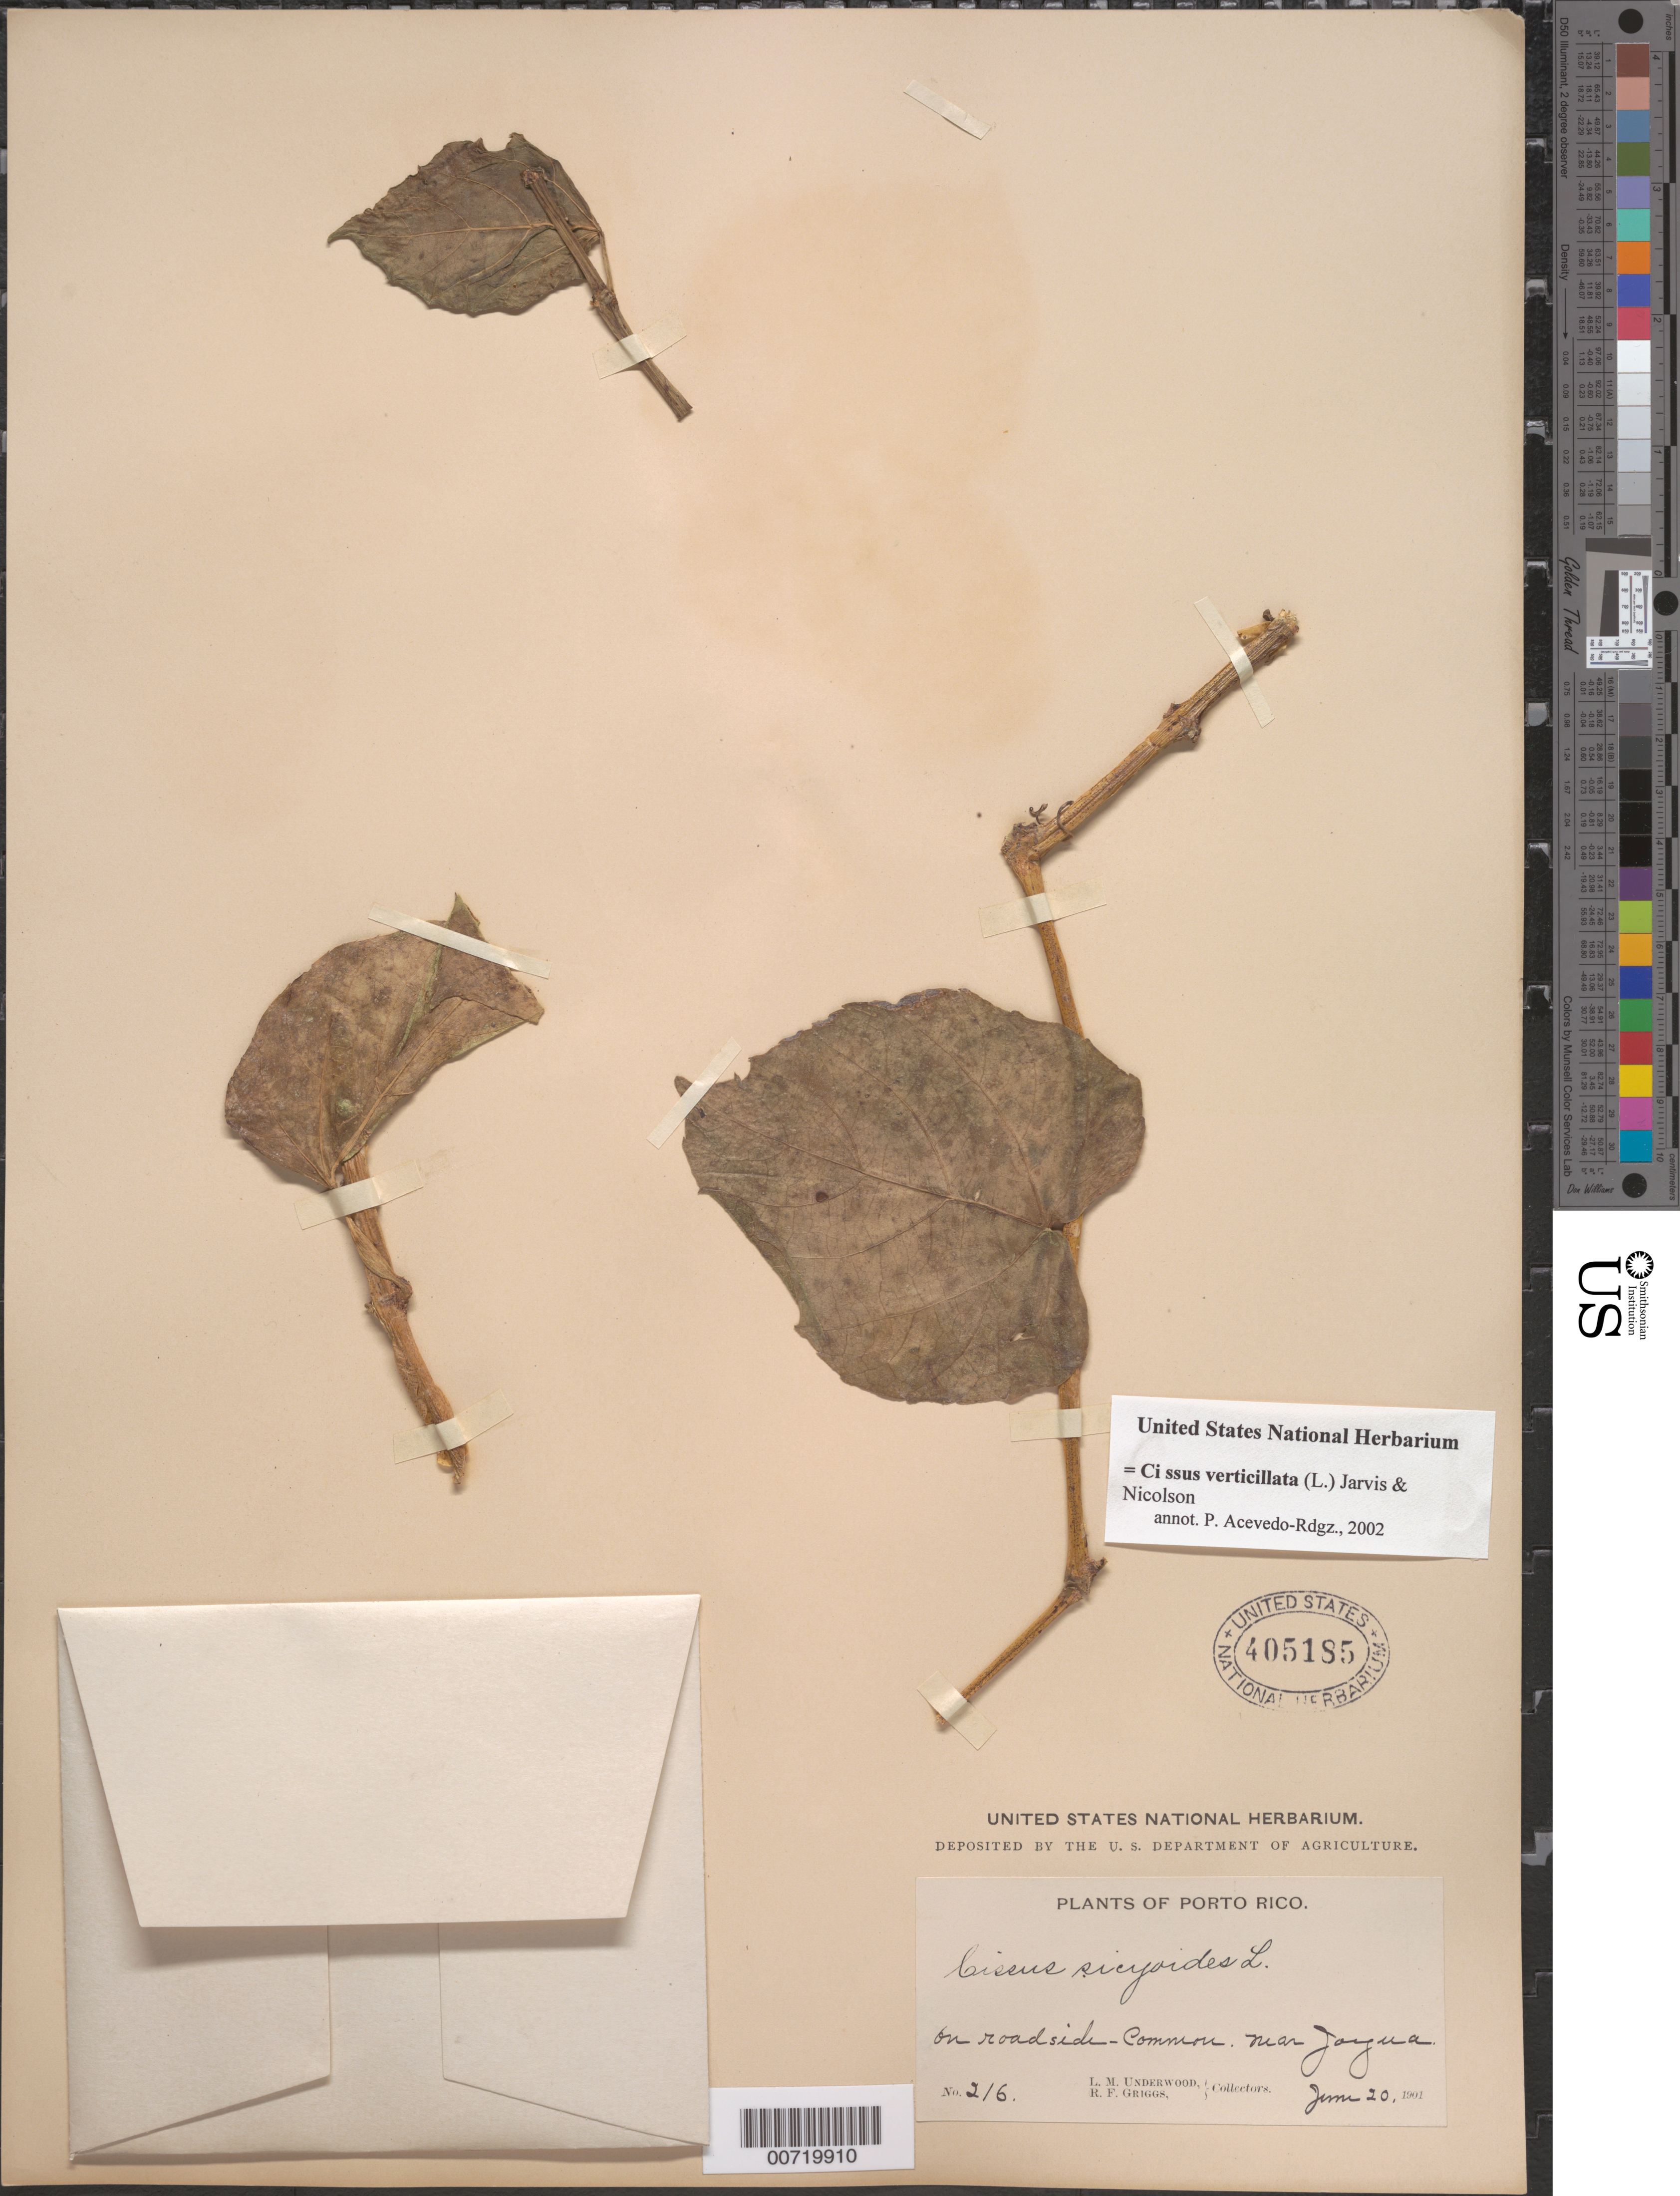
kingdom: Plantae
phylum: Tracheophyta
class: Magnoliopsida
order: Vitales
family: Vitaceae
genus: Cissus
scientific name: Cissus verticillata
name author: (L.) Nicolson & C.E. Jarvis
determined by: Acevedo-Rodríguez, P., (BOT), Smithsonian Institution - National Museum of Natural History (UNITED STATES)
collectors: L. M. Underwood & R. F. Griggs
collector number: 216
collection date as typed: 20 Jun 1901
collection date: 1901-06-20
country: Puerto Rico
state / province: Mayagüez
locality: Joyuda, near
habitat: Roadside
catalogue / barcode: US 405185